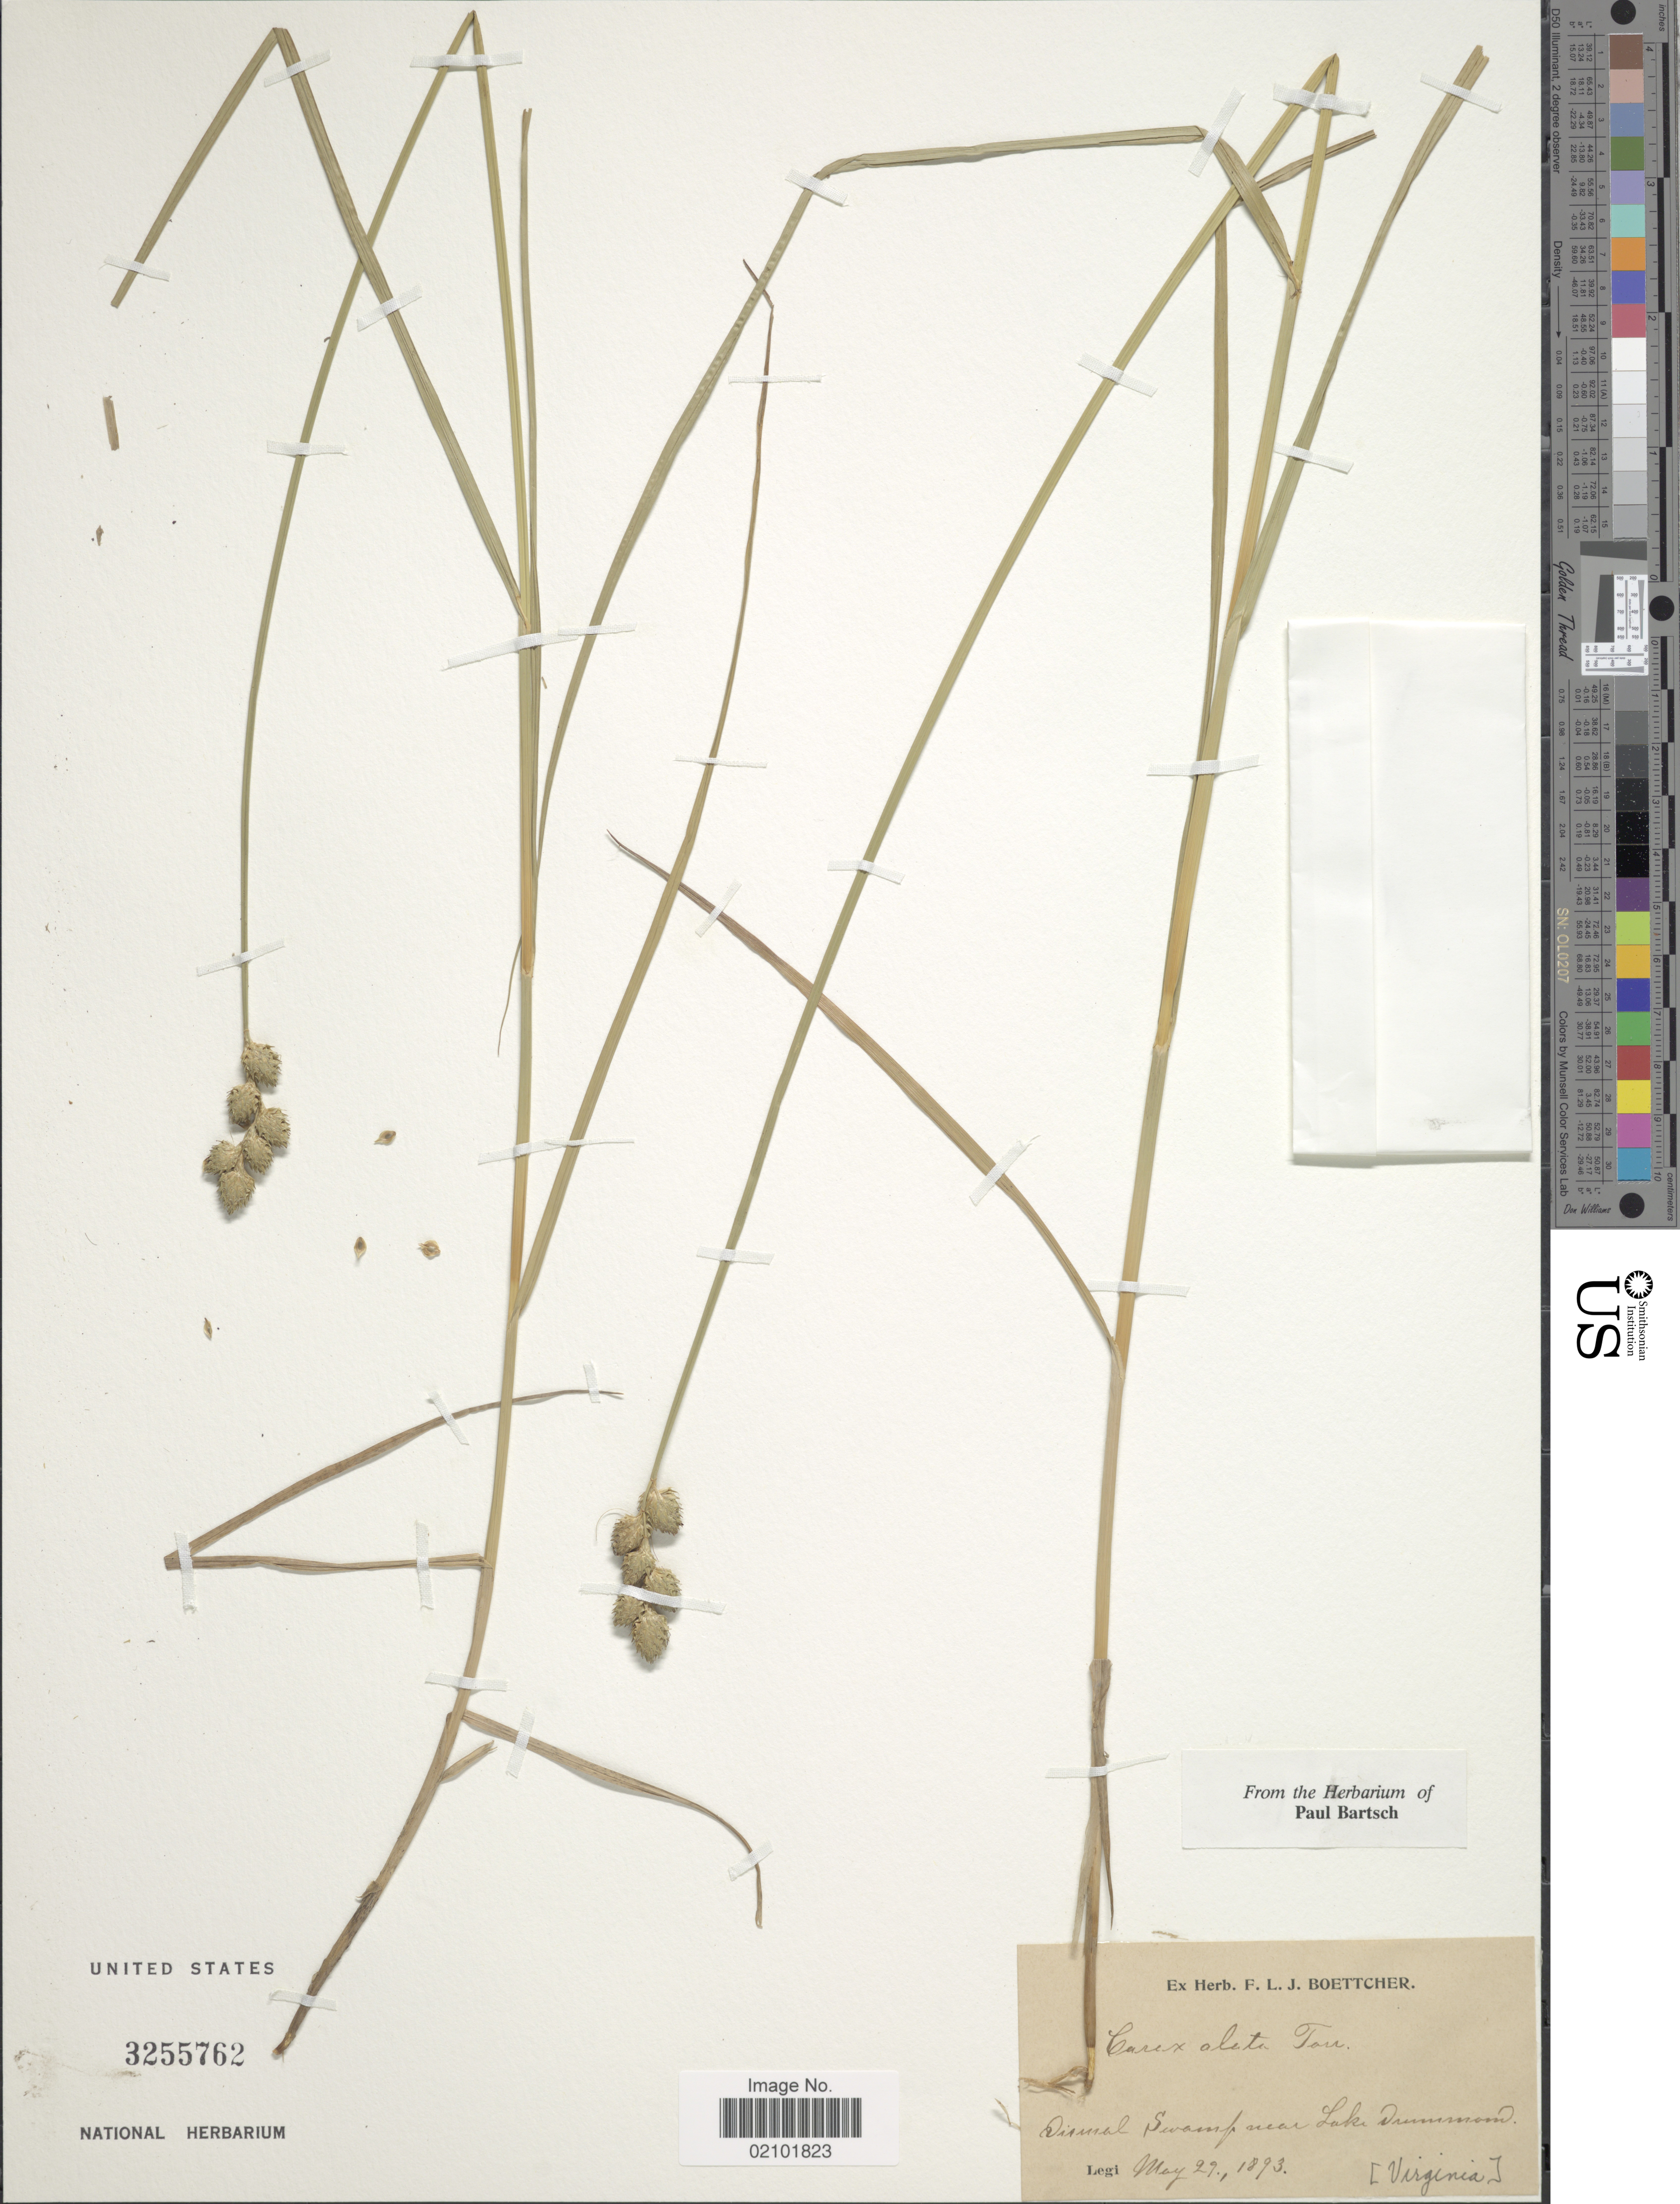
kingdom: Plantae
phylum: Tracheophyta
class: Liliopsida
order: Poales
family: Cyperaceae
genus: Carex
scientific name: Carex alata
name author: Torr.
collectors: ex herb. F. L. J. Boettcher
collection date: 1893-05-29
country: United States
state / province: Virginia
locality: Dismal Swamp near Lake Drummond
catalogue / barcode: US 3255762